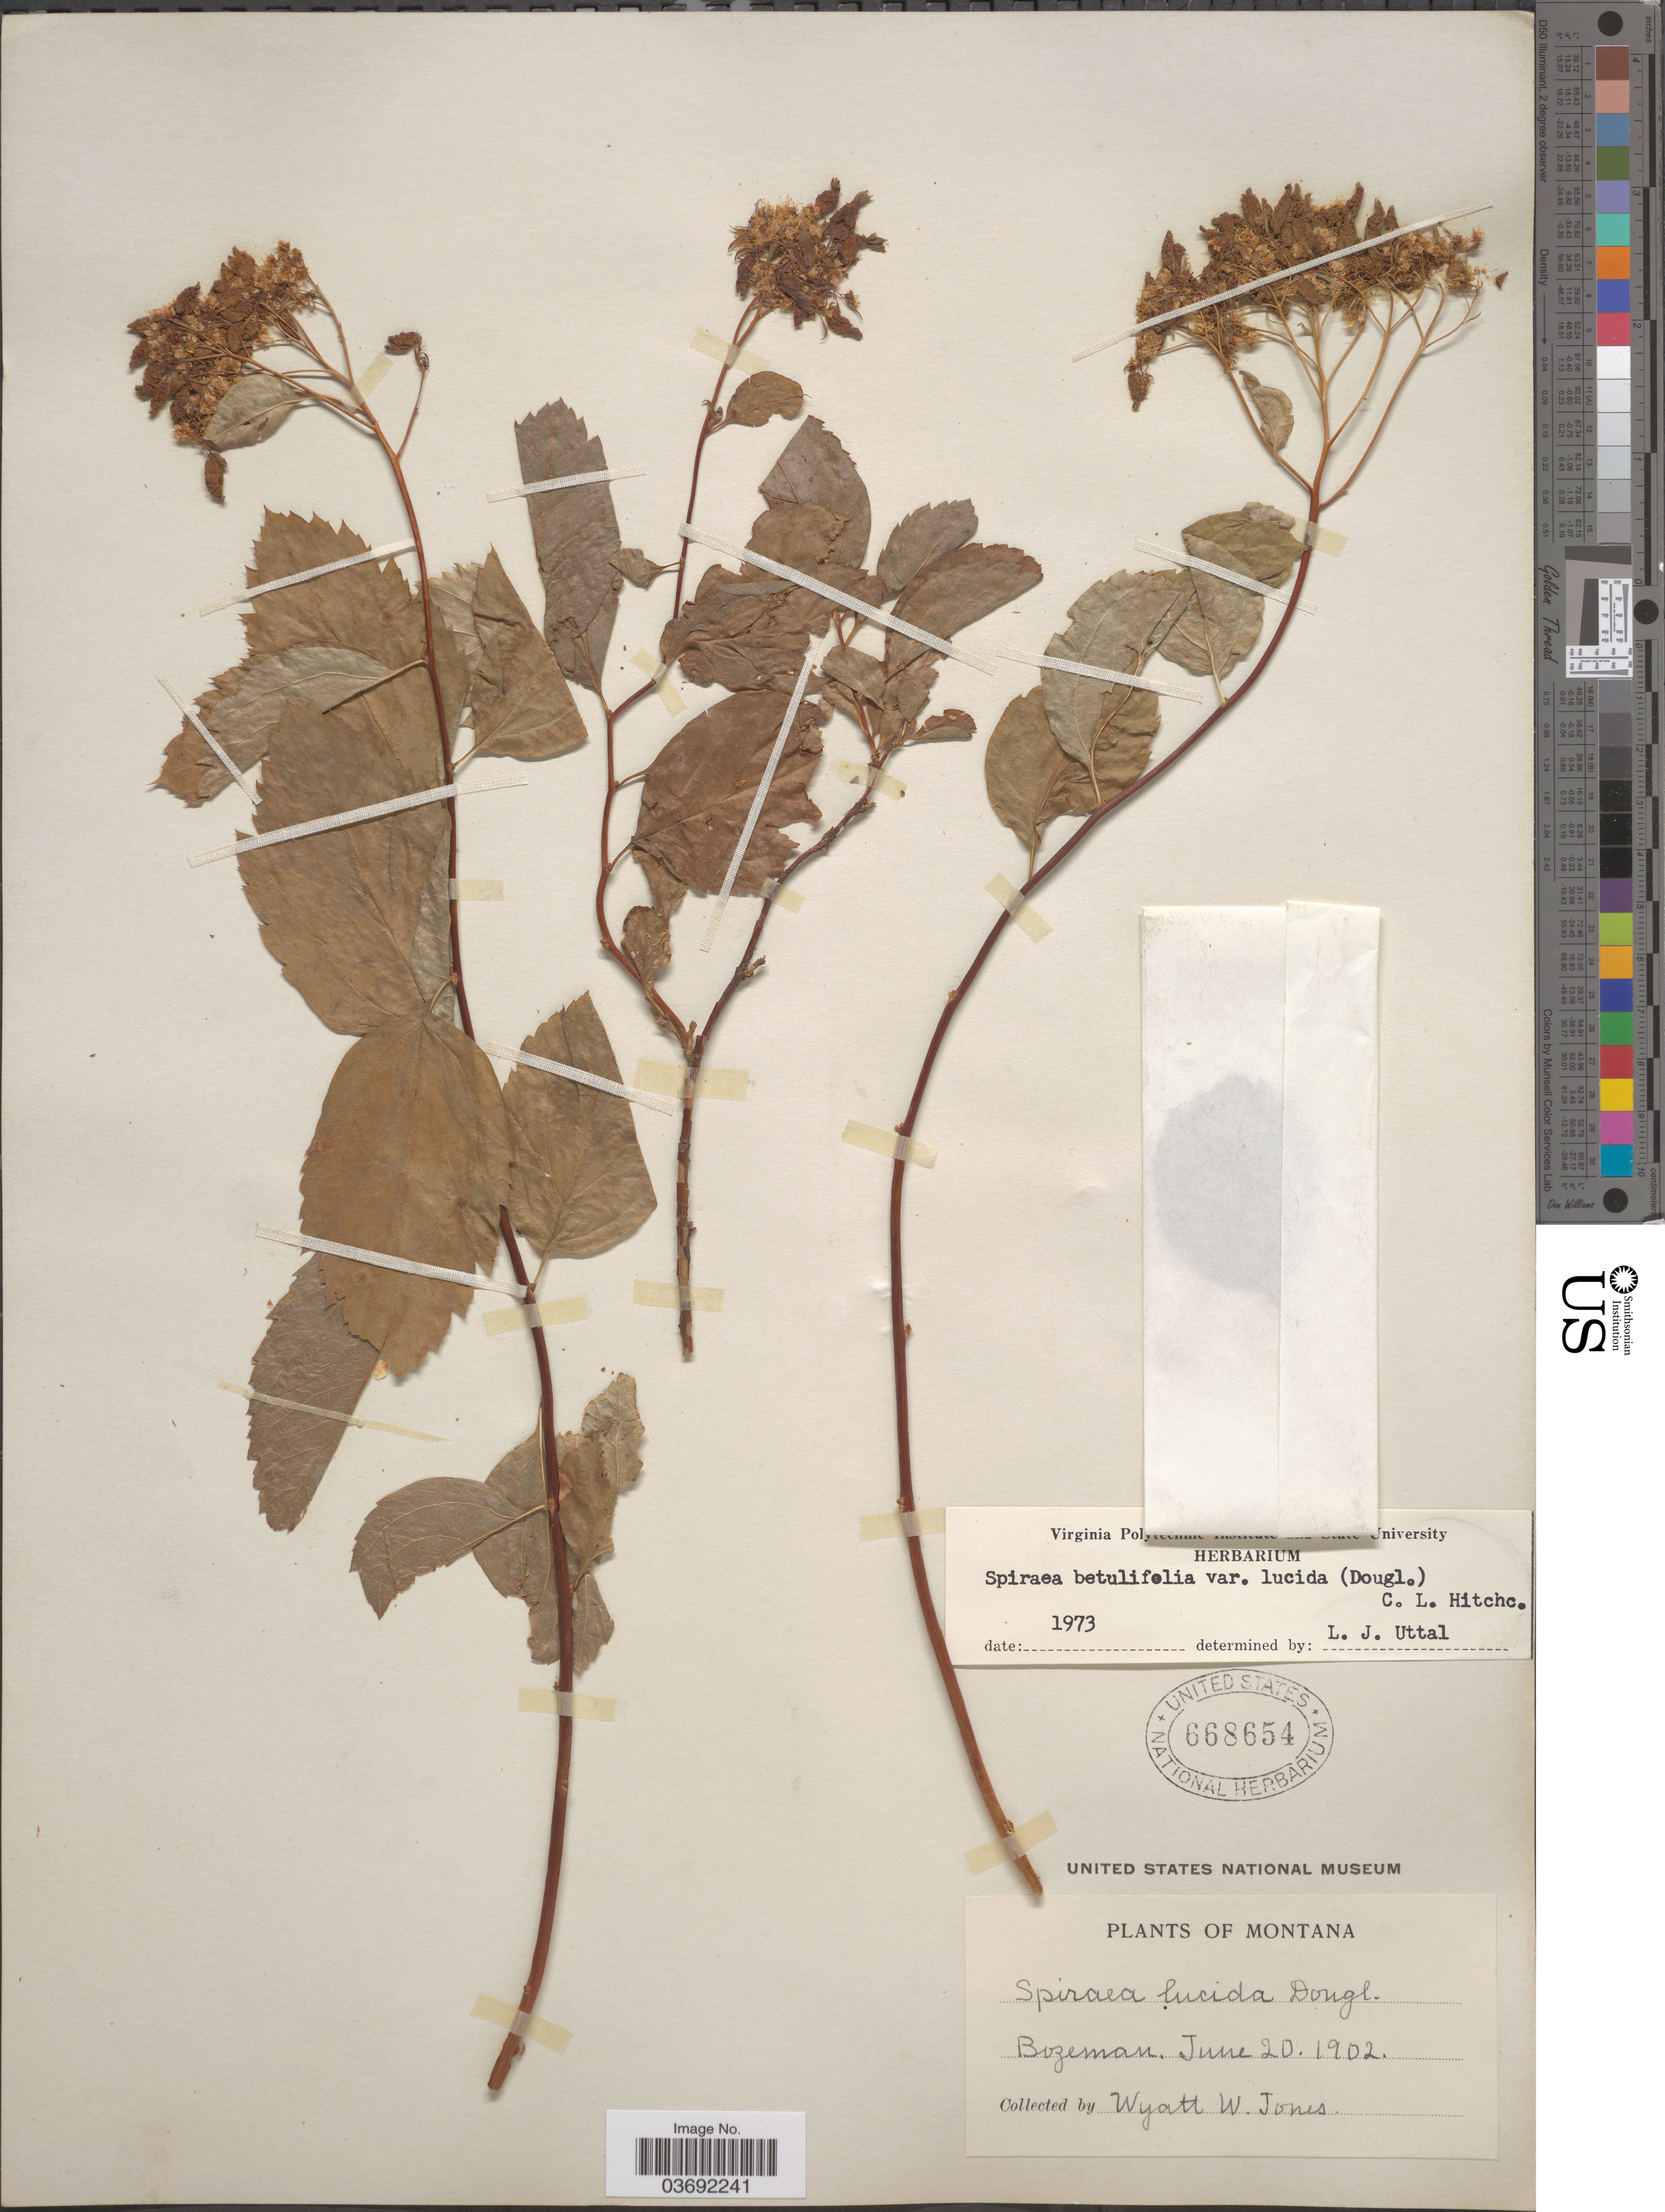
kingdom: Plantae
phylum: Tracheophyta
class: Magnoliopsida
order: Rosales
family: Rosaceae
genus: Spiraea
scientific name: Spiraea betulifolia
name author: Pall.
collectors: W. W. Jones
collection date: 1902-06-20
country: United States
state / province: Montana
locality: Bozeman.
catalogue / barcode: US 668654